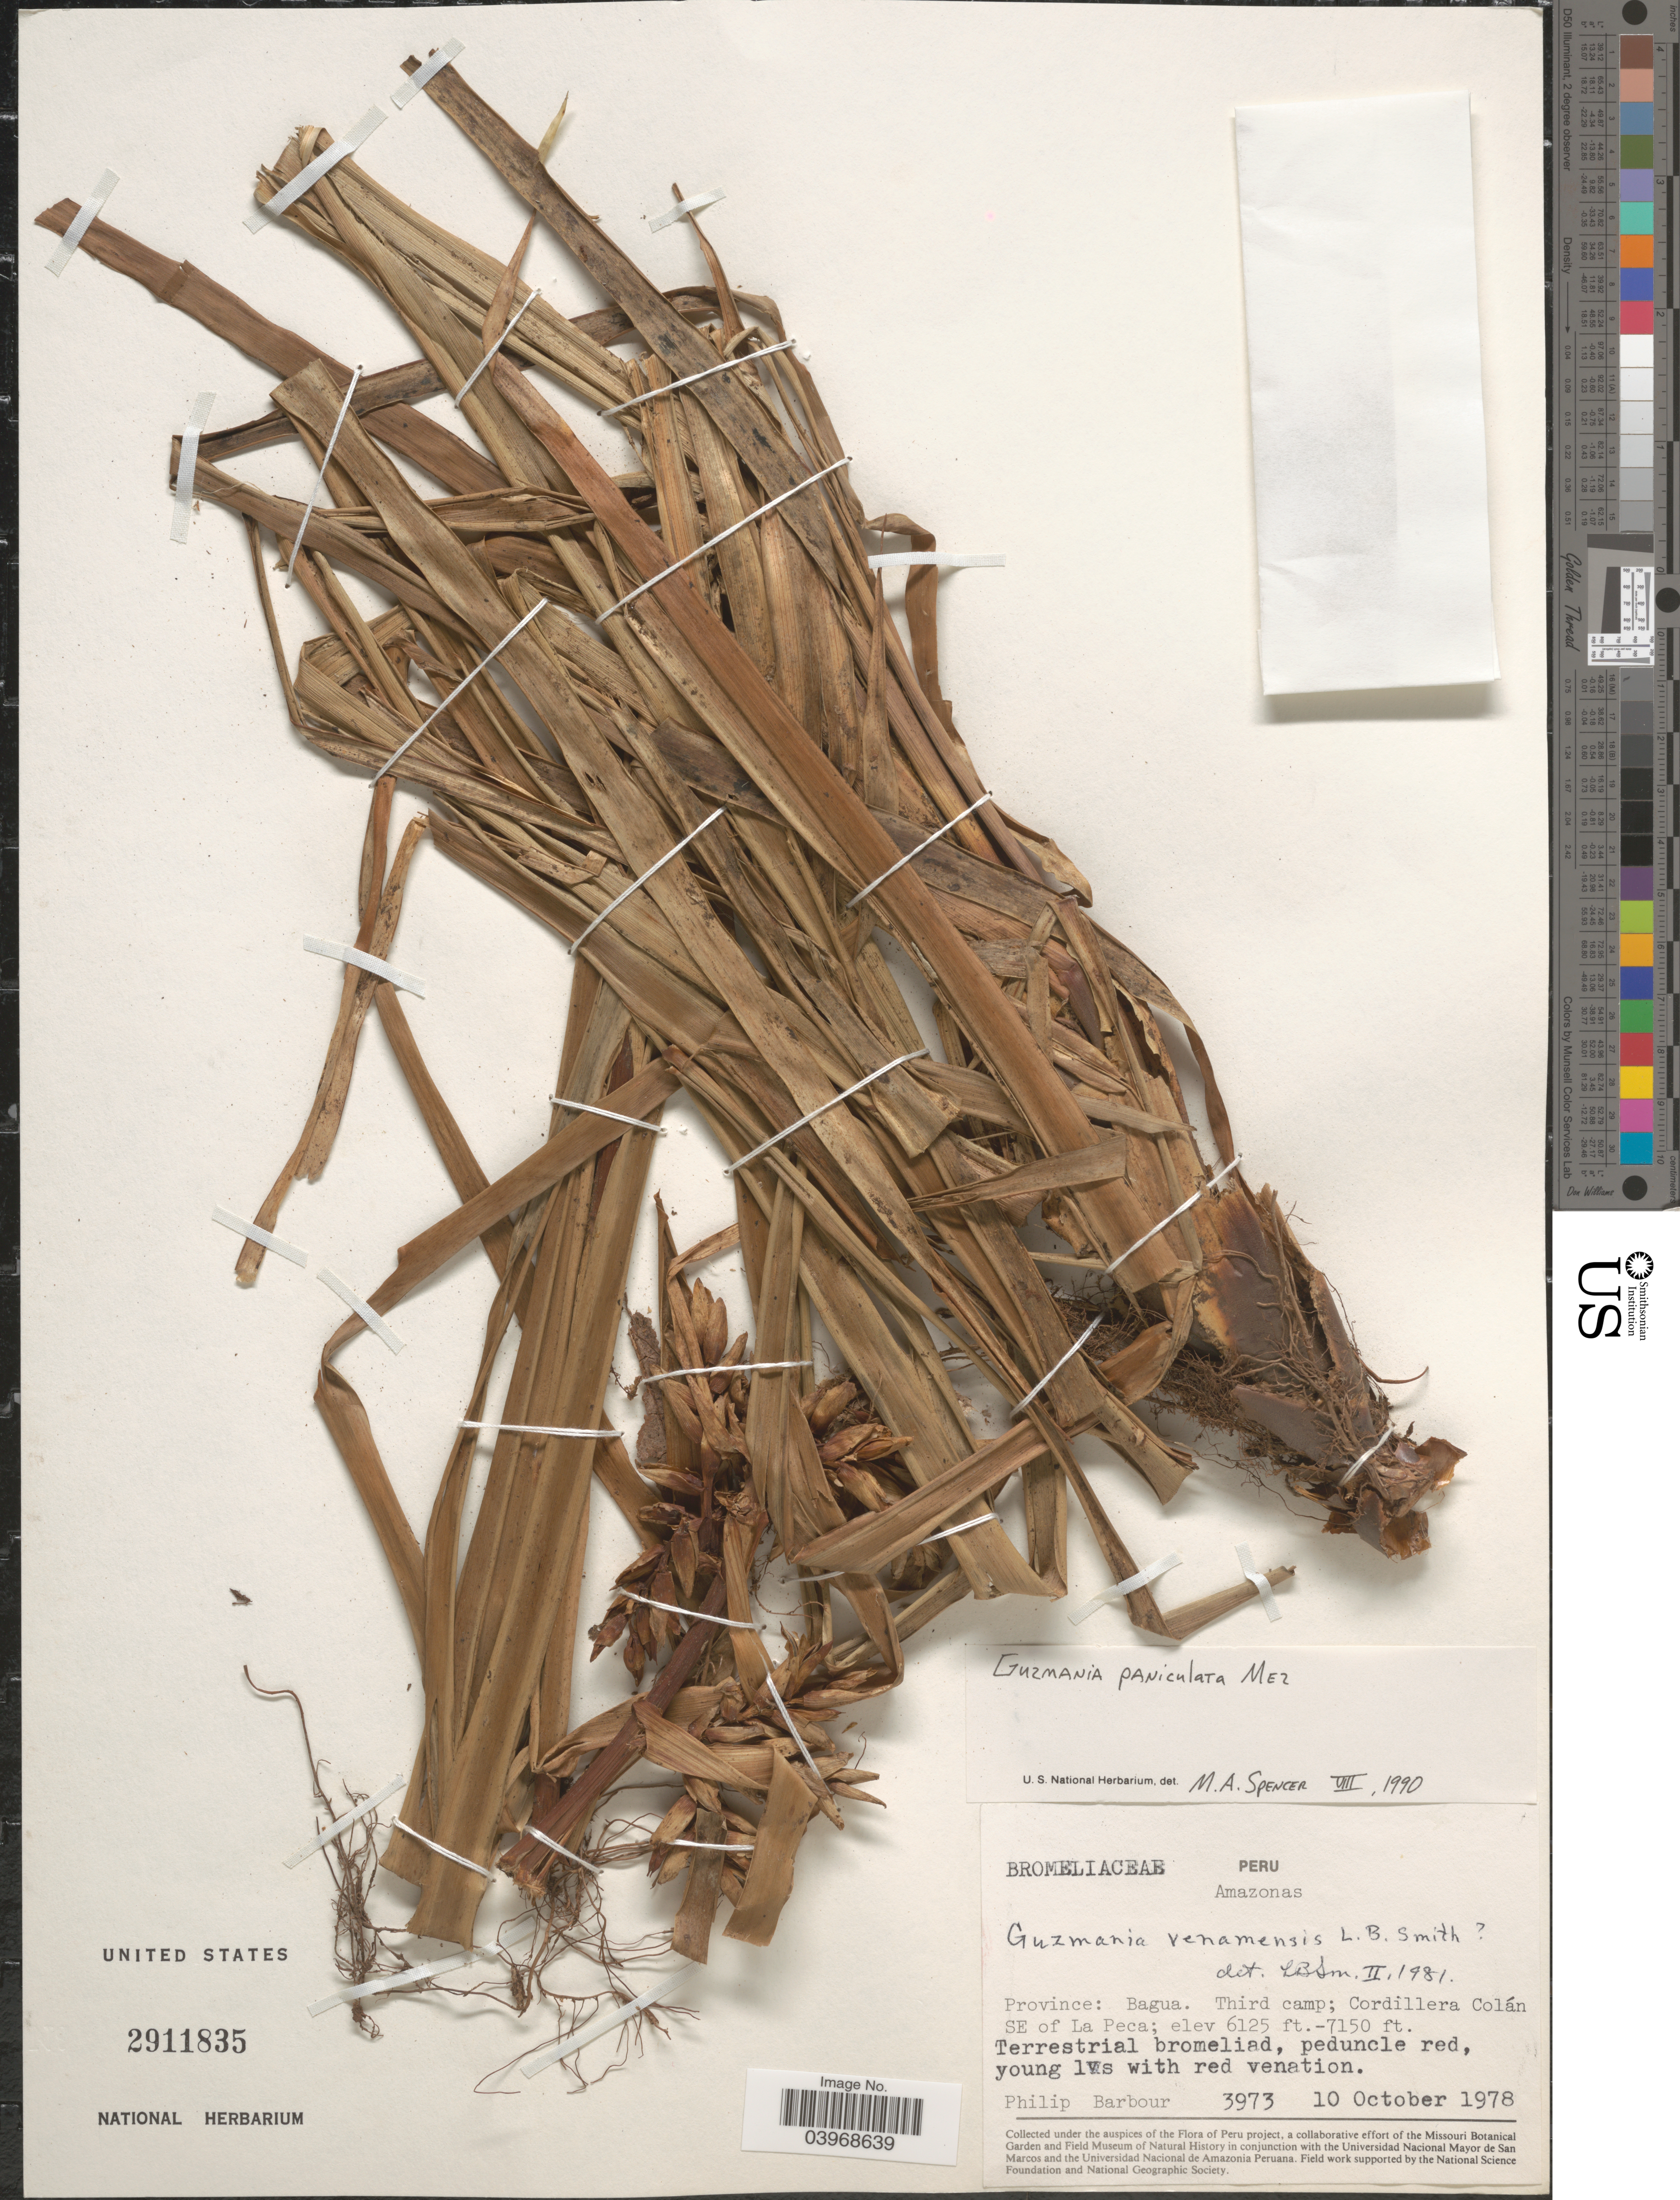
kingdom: Plantae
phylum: Tracheophyta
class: Liliopsida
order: Poales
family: Bromeliaceae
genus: Guzmania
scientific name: Guzmania paniculata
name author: Mez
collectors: P. Barbour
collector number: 3973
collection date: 1978-10-10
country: Peru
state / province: Amazonas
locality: Province: Bagua. Third camp; Cordillera Colán SE of La Peca.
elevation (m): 1867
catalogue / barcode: US 2911835